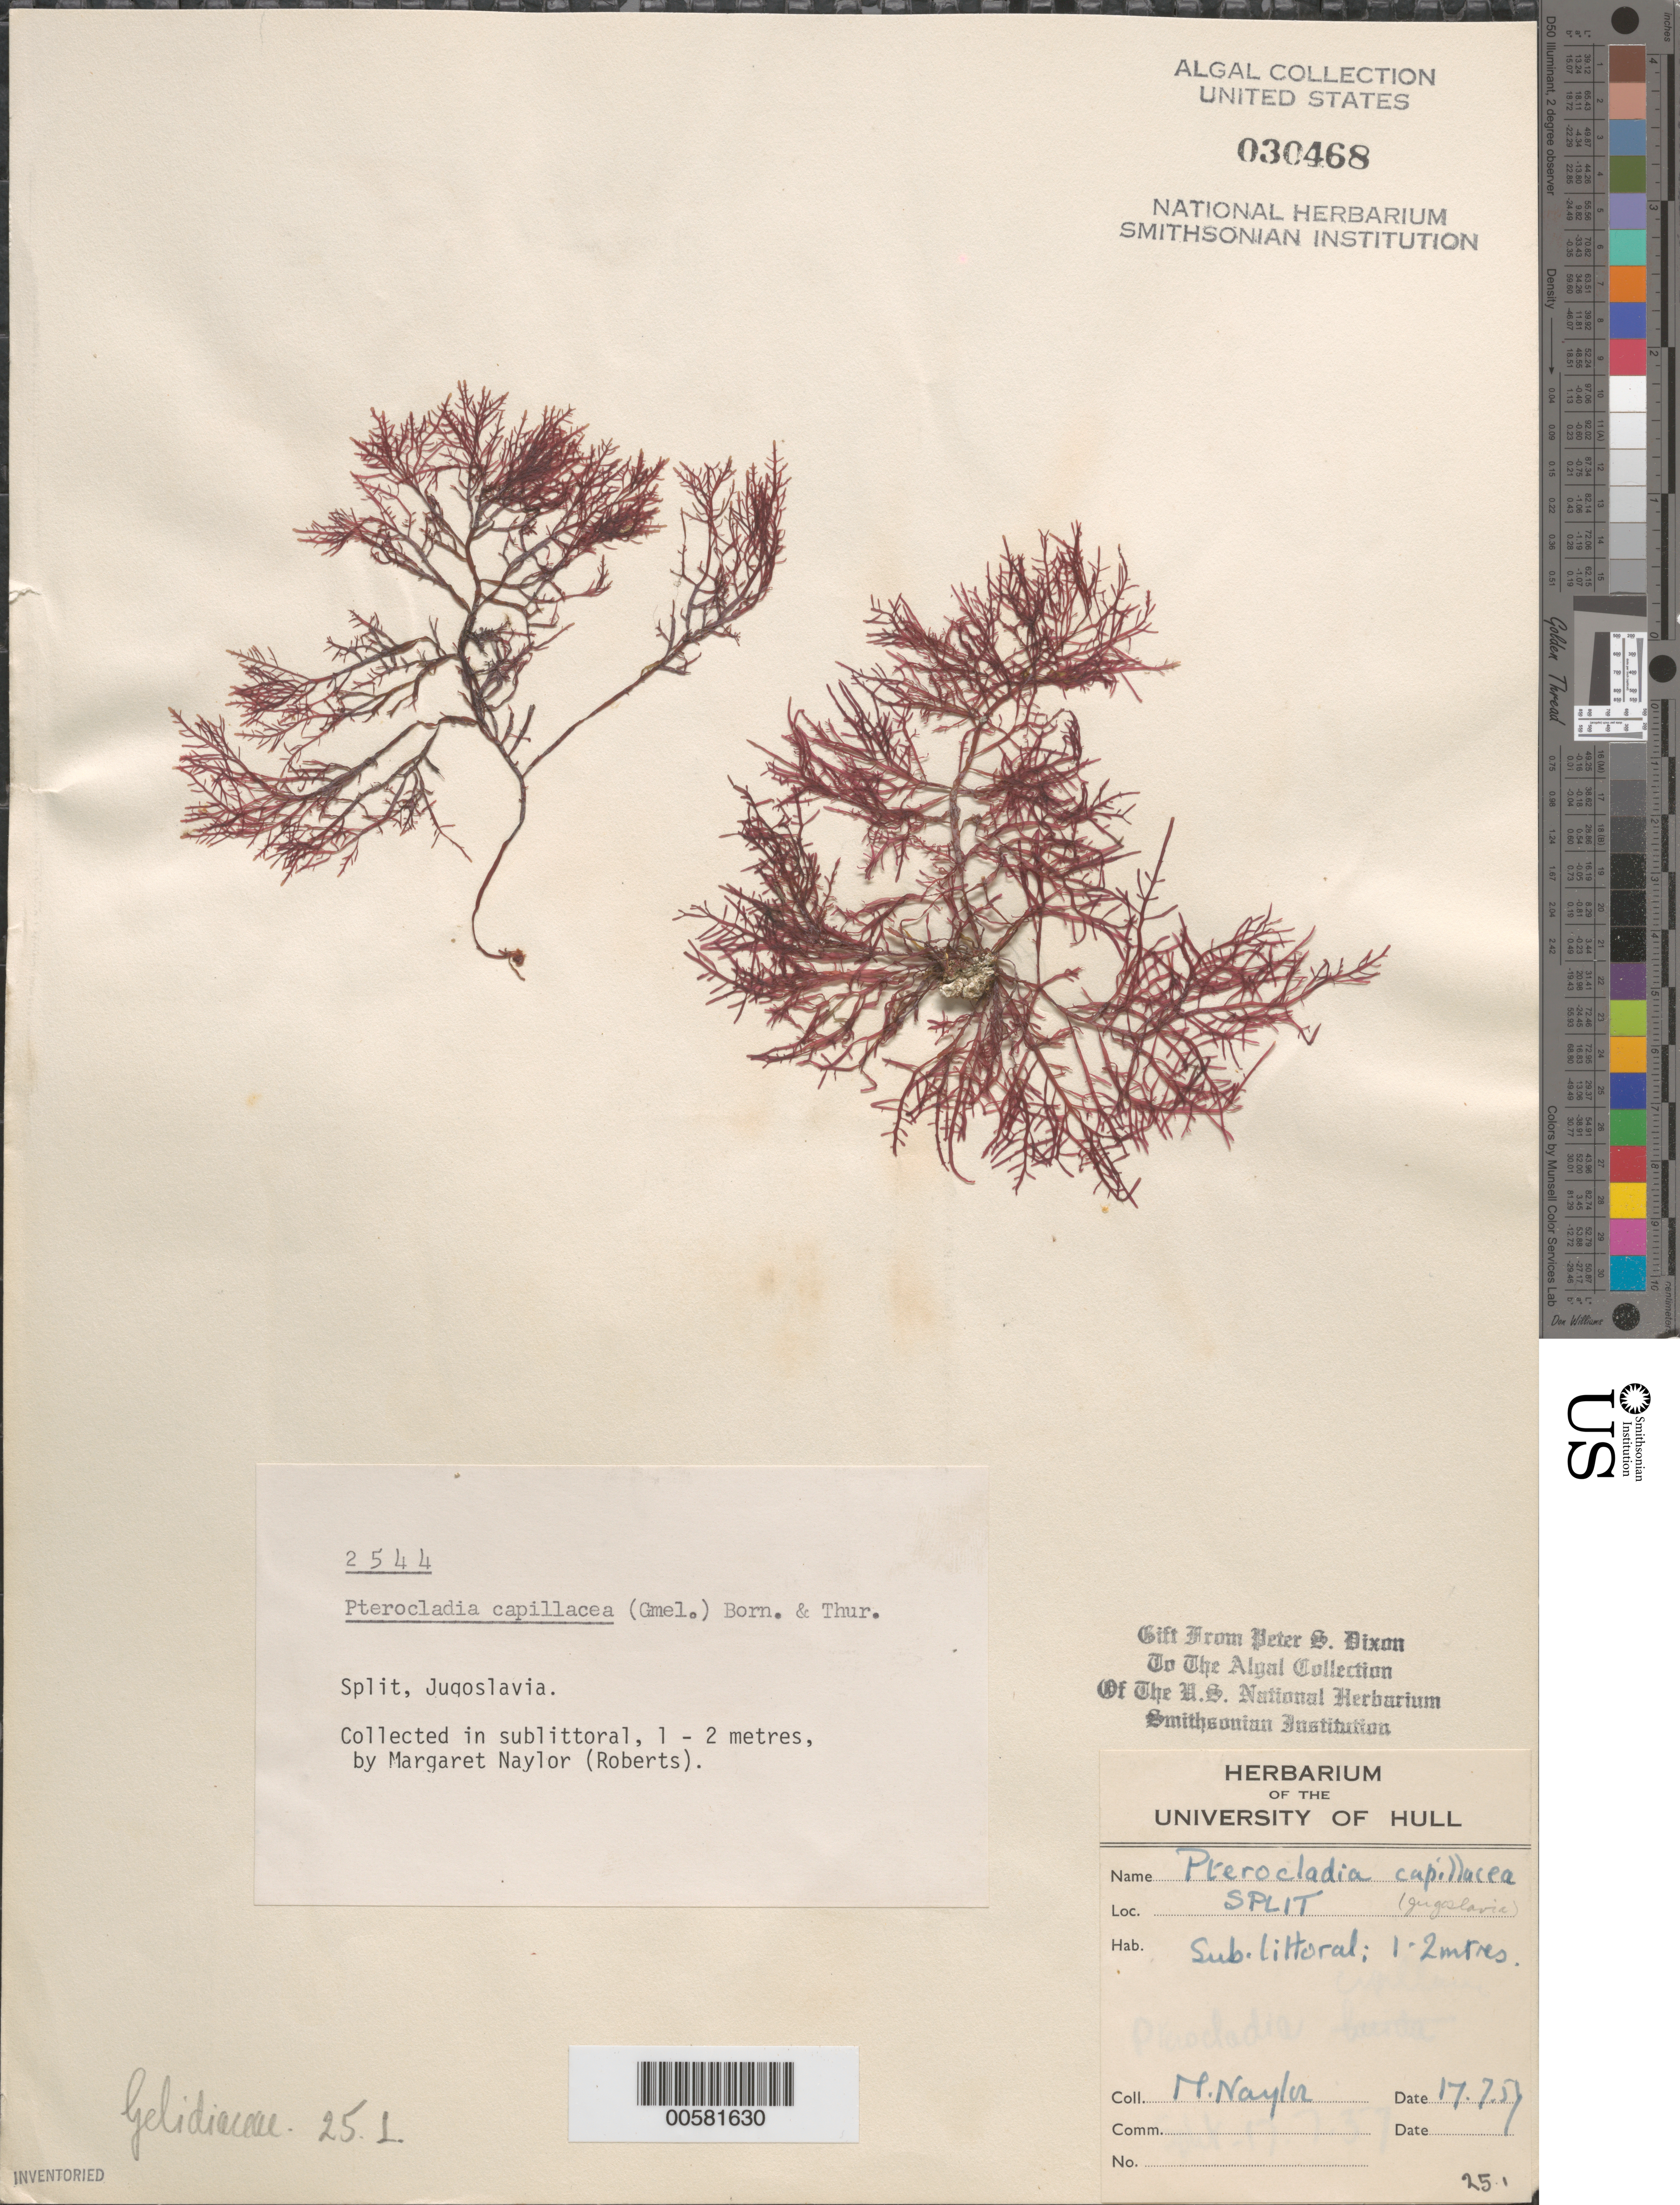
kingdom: Plantae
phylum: Rhodophyta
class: Florideophyceae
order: Gelidiales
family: Pterocladiaceae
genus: Pterocladiella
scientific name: Pterocladiella capillacea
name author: (S.G. Gmel.) Santelices & Hommers.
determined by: Algae name updating Project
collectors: M. Roberts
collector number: PSD 2544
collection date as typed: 17 Jul 1957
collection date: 1957-07-17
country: Croatia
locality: Split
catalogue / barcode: US 30468